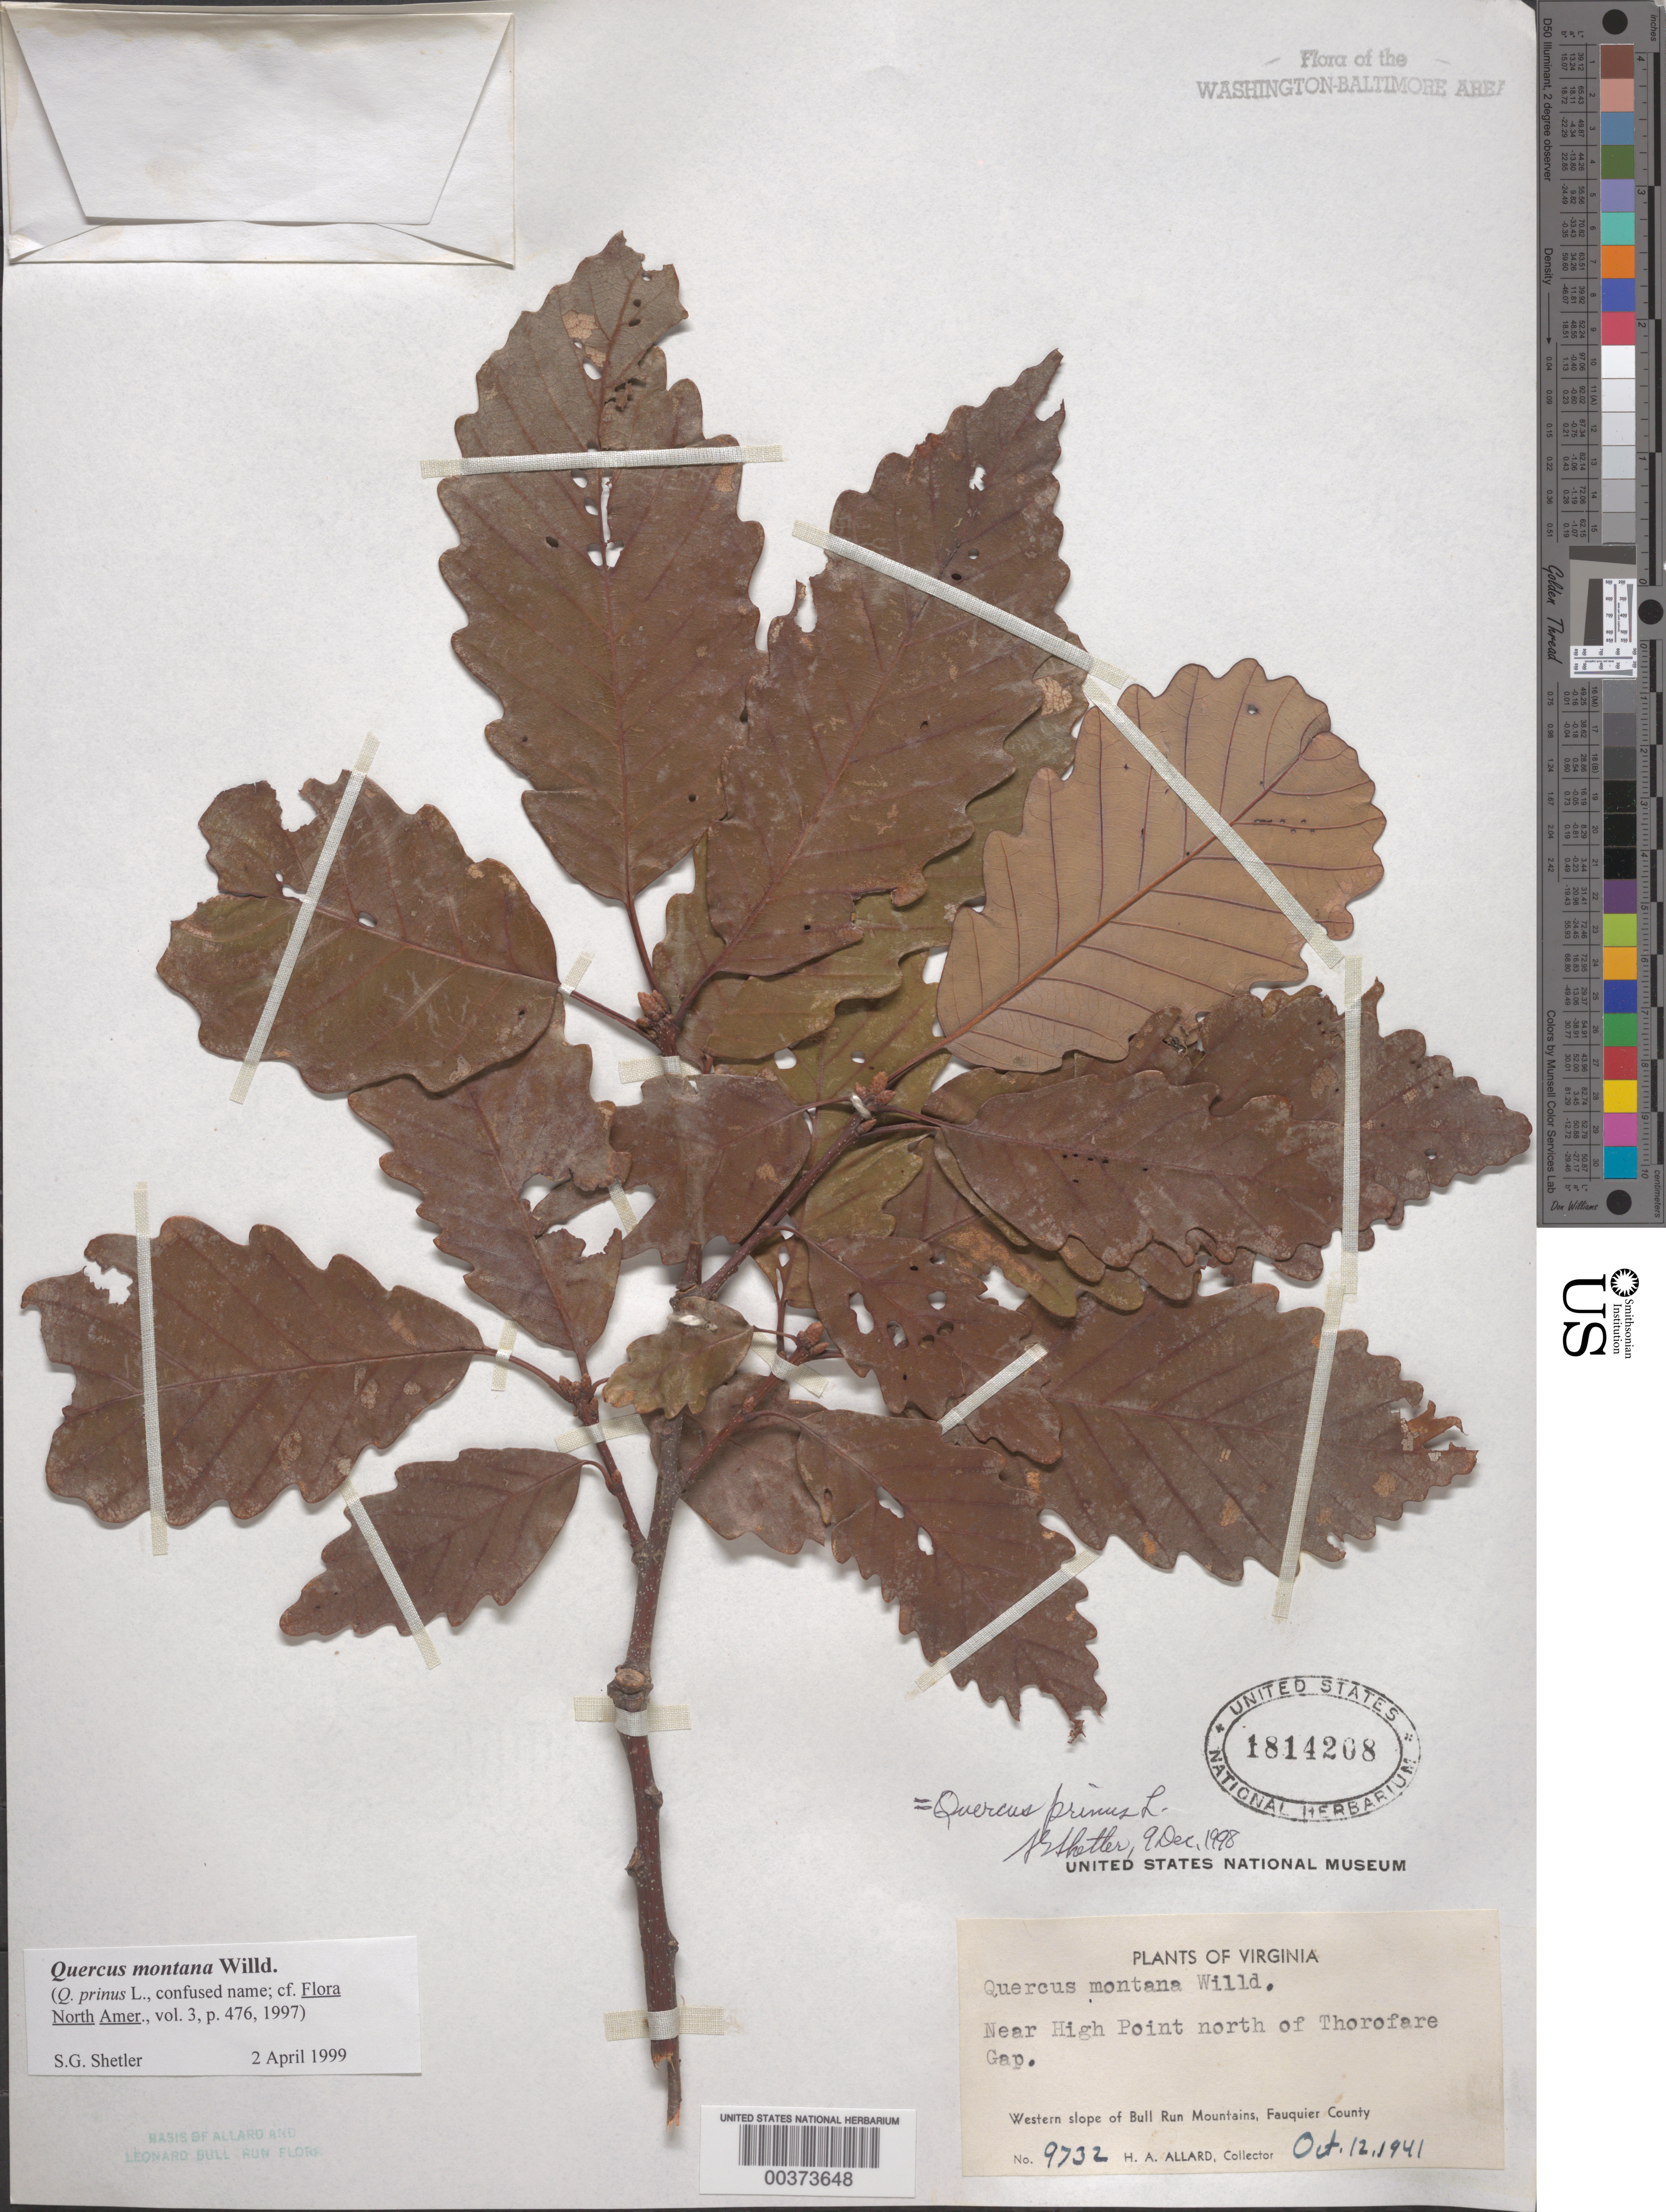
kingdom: Plantae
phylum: Tracheophyta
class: Magnoliopsida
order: Fagales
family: Fagaceae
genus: Quercus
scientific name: Quercus montana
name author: Willd.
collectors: H. A. Allard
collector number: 9732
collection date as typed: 12 Oct 1941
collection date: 1941-10-12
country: United States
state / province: Virginia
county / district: Fauquier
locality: North of Thorofare Gap, near High Point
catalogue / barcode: US 1814208